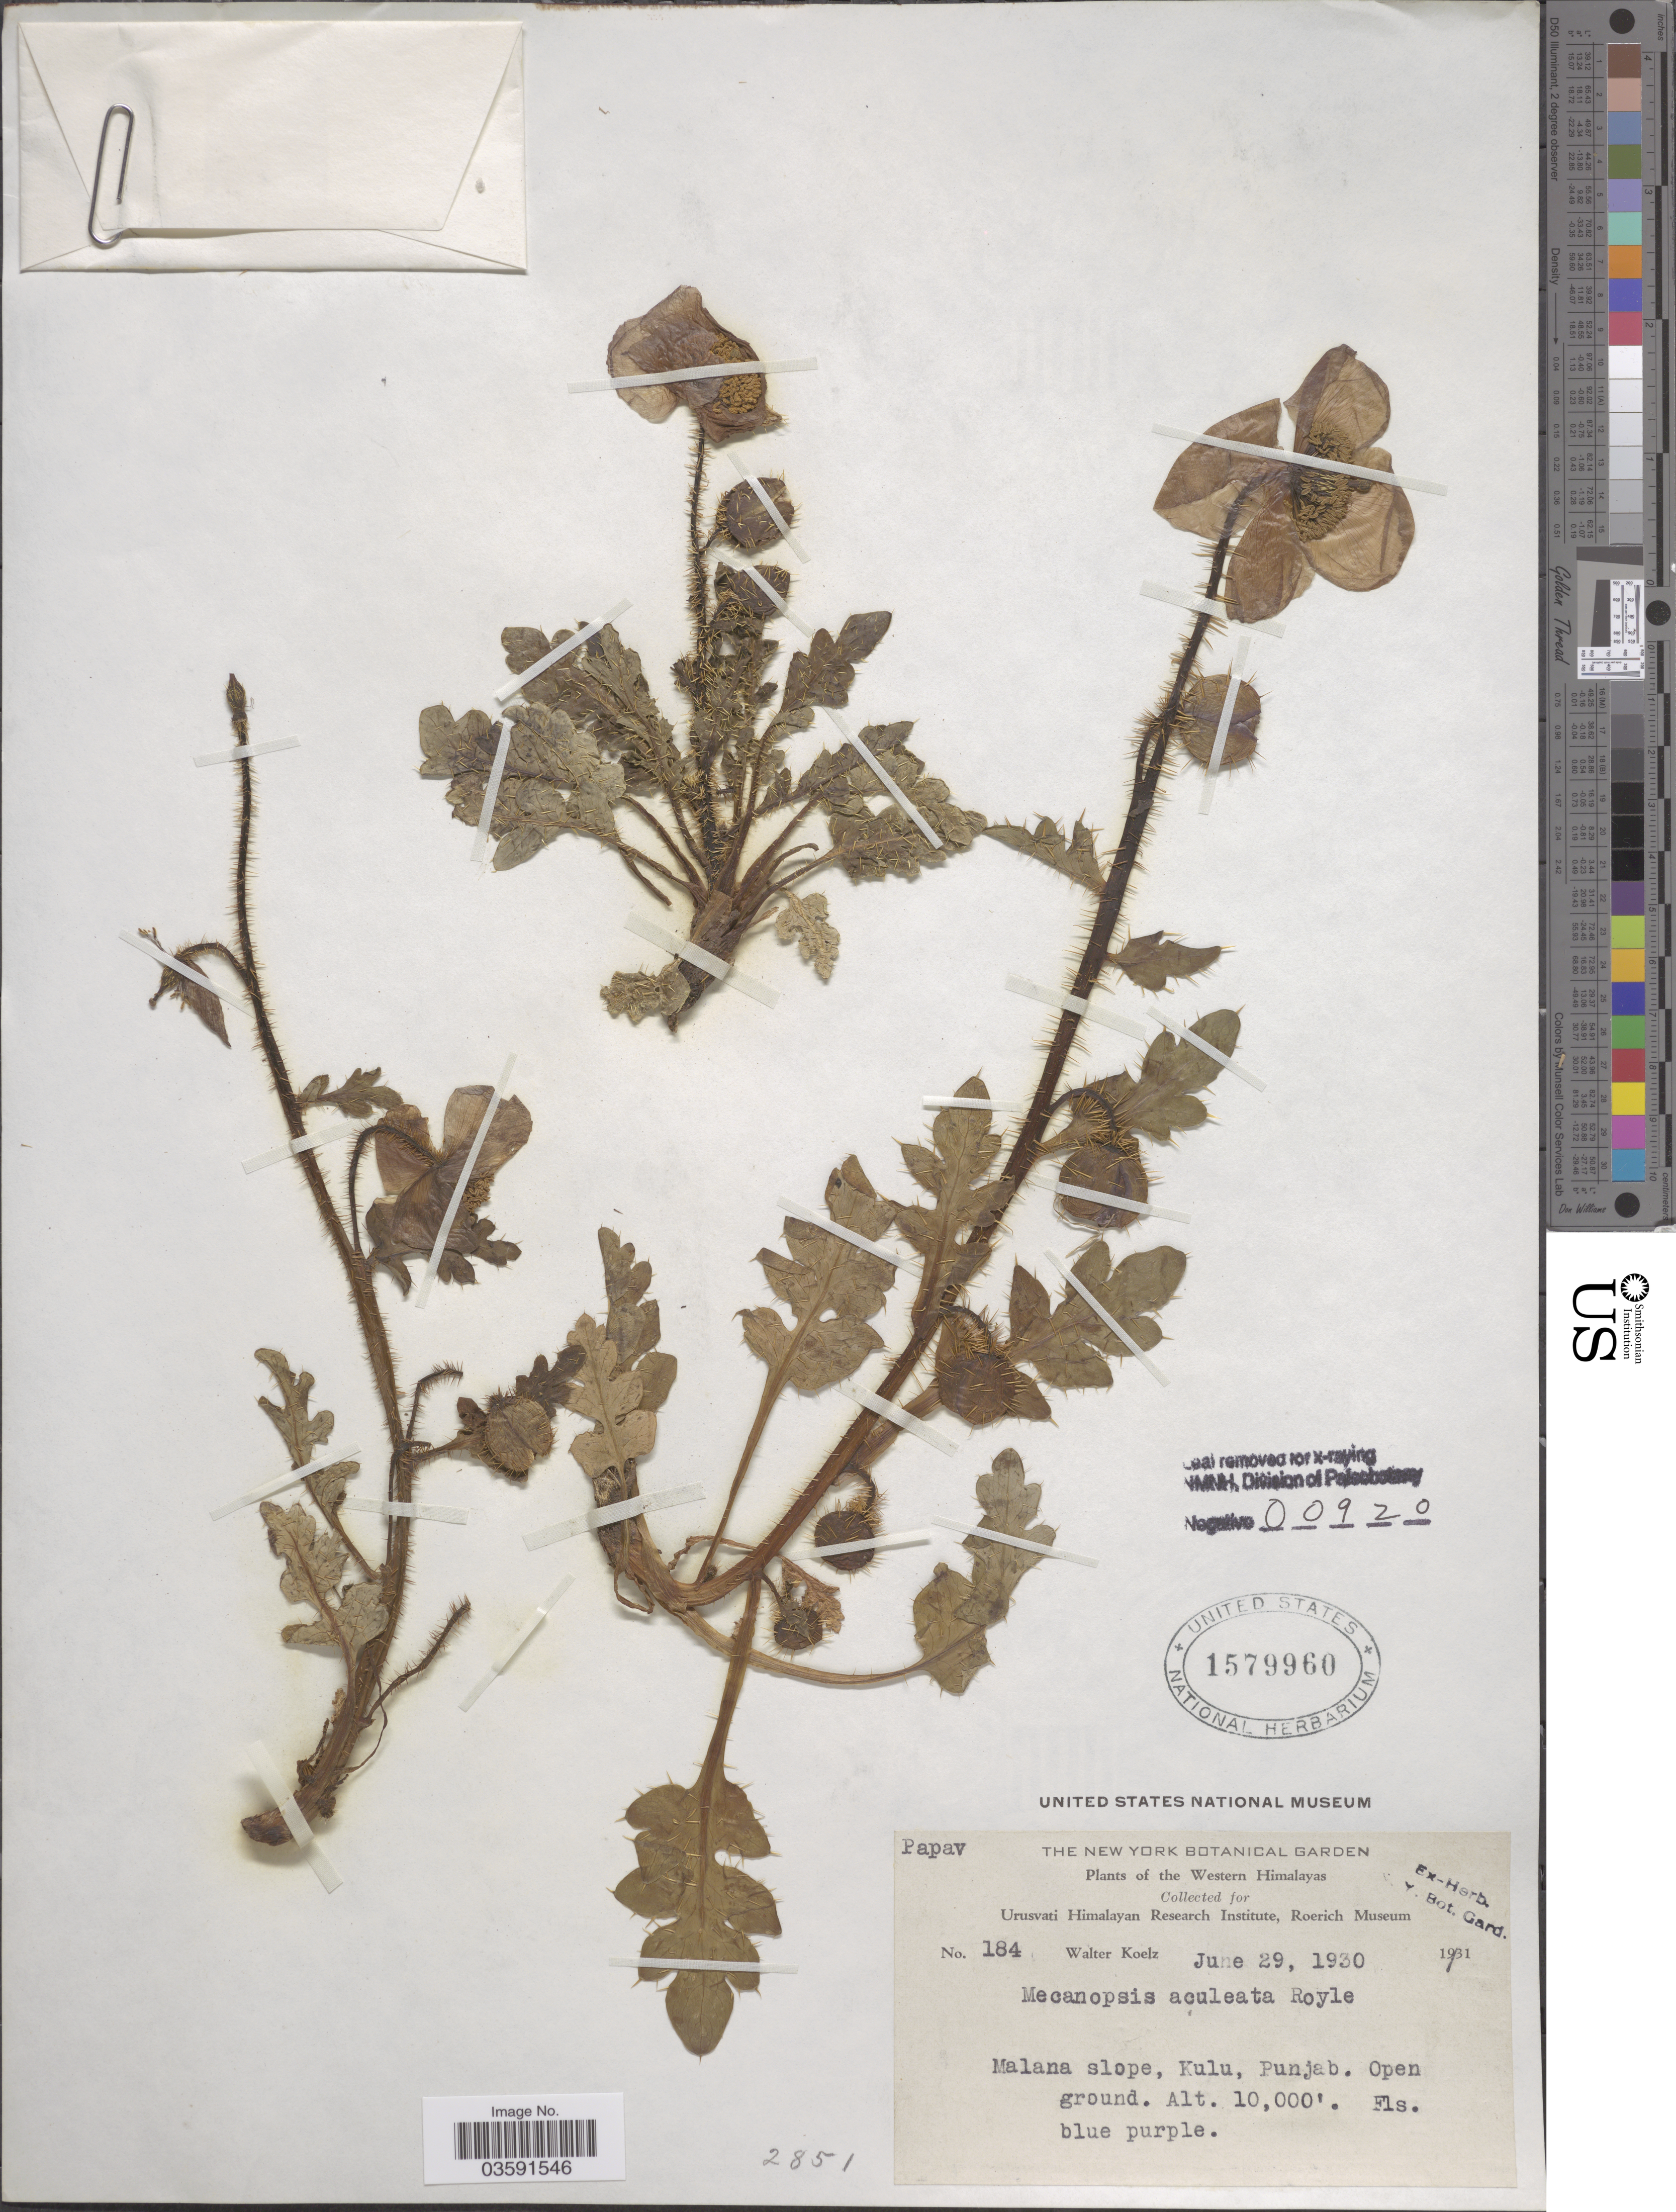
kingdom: Plantae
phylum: Tracheophyta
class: Magnoliopsida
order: Ranunculales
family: Papaveraceae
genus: Meconopsis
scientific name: Meconopsis aculeata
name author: Royle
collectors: W. N. Koelz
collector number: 184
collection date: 1930-06-29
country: India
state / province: Punjab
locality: Western Himalayas. Malana slope, Kulu.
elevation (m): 3048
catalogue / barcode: US 1579960